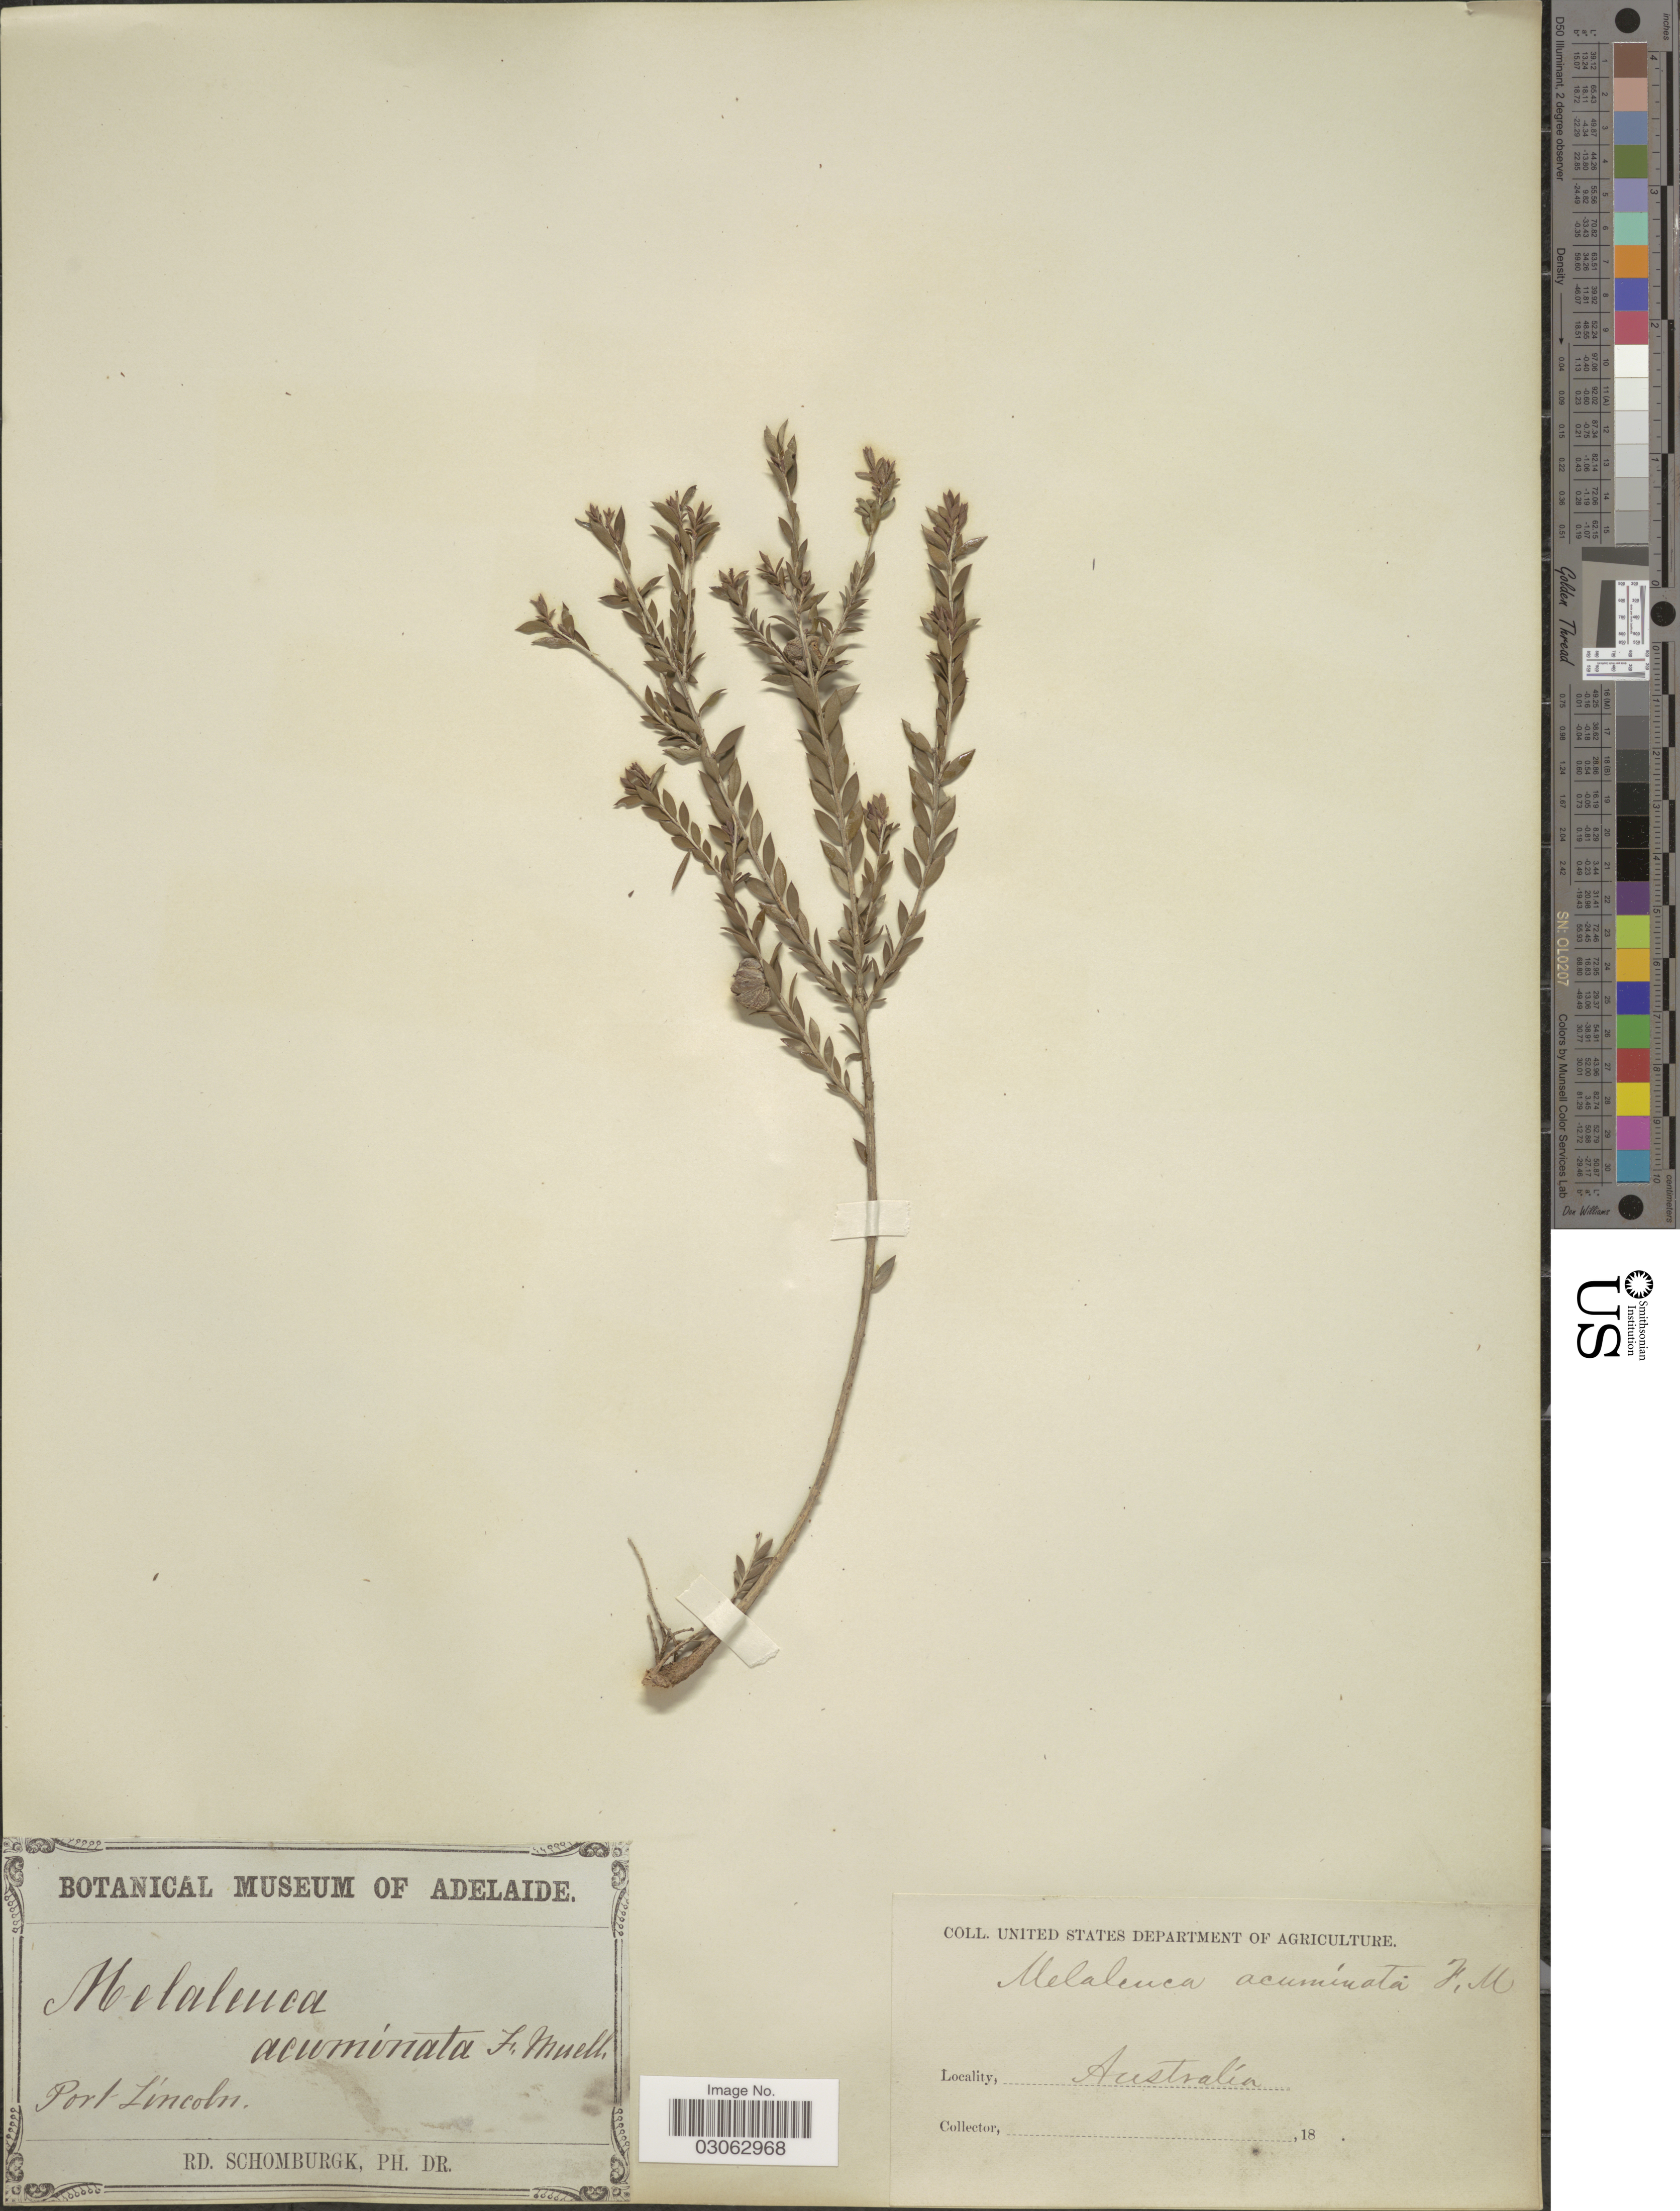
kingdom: Plantae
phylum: Tracheophyta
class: Magnoliopsida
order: Myrtales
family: Myrtaceae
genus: Melaleuca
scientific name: Melaleuca acuminata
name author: F. Muell.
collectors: M. R. Schomburgk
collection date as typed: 18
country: Australia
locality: Port Lincoln.